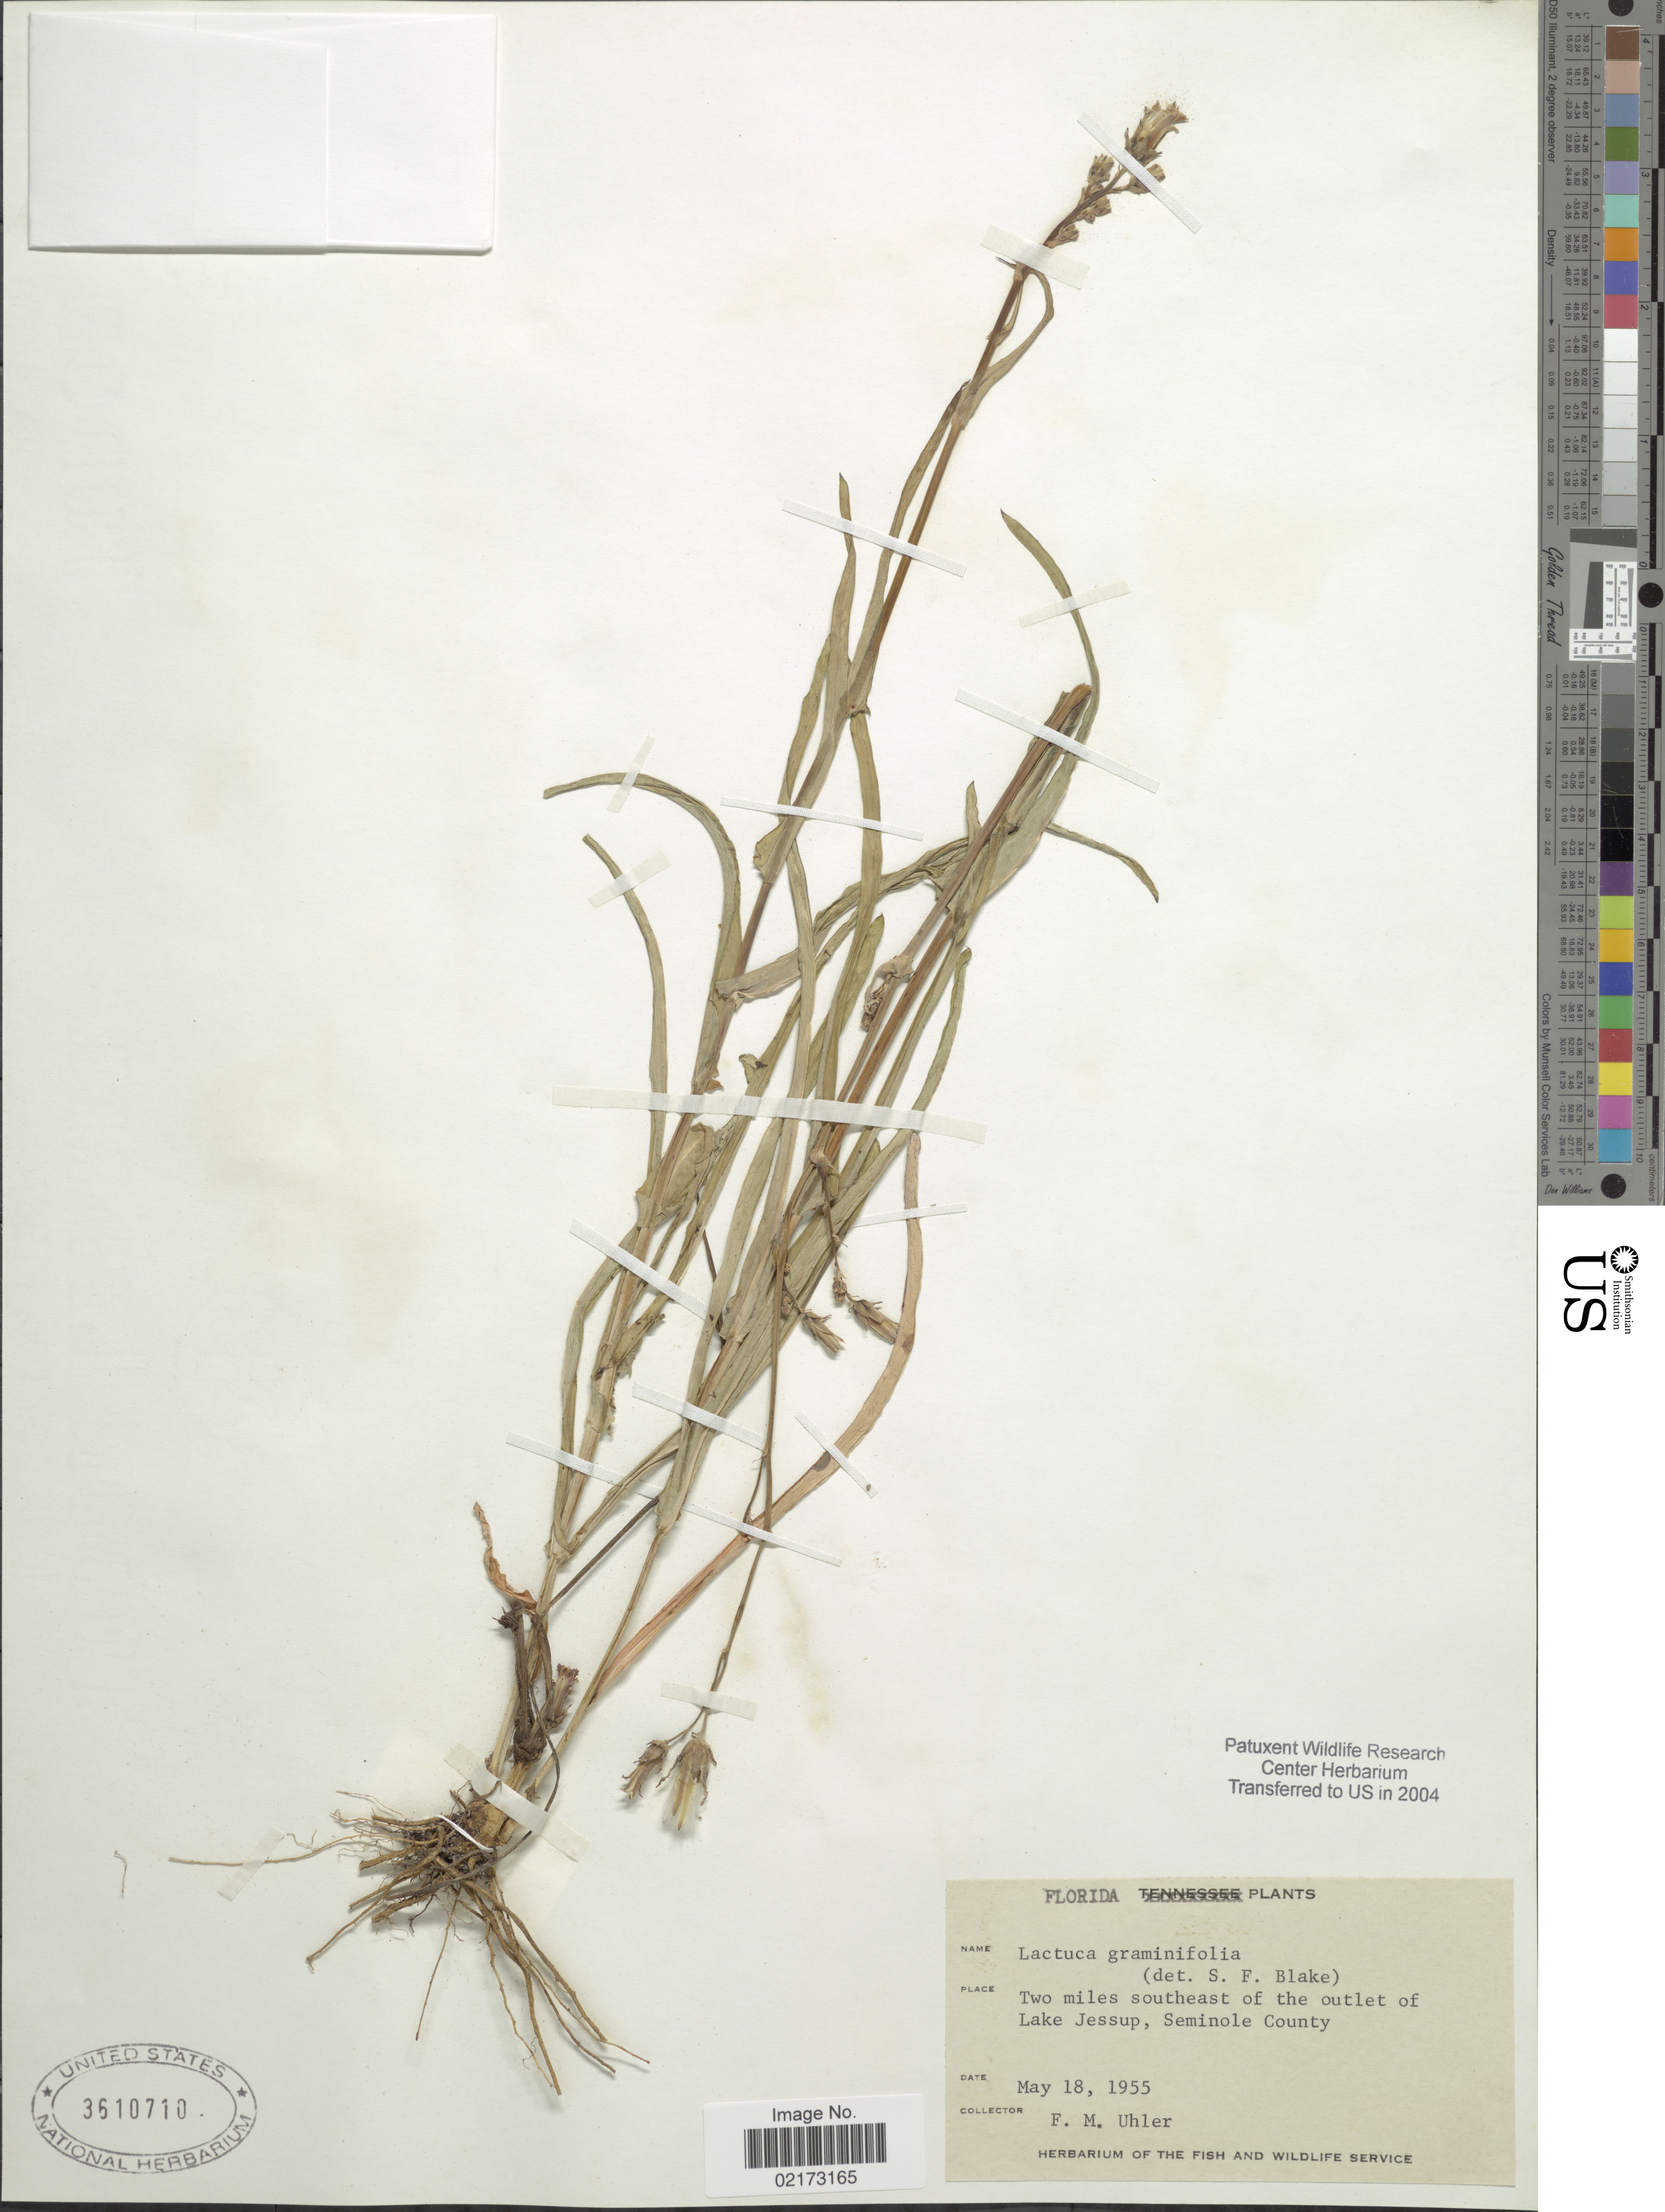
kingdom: Plantae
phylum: Tracheophyta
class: Magnoliopsida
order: Asterales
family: Asteraceae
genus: Lactuca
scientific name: Lactuca graminifolia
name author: Michx.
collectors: F. M. Uhler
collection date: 1955-05-18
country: United States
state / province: Florida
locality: Two miles southeast of the outlet of Lake Jessup, Seminole County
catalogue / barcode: US 3610710